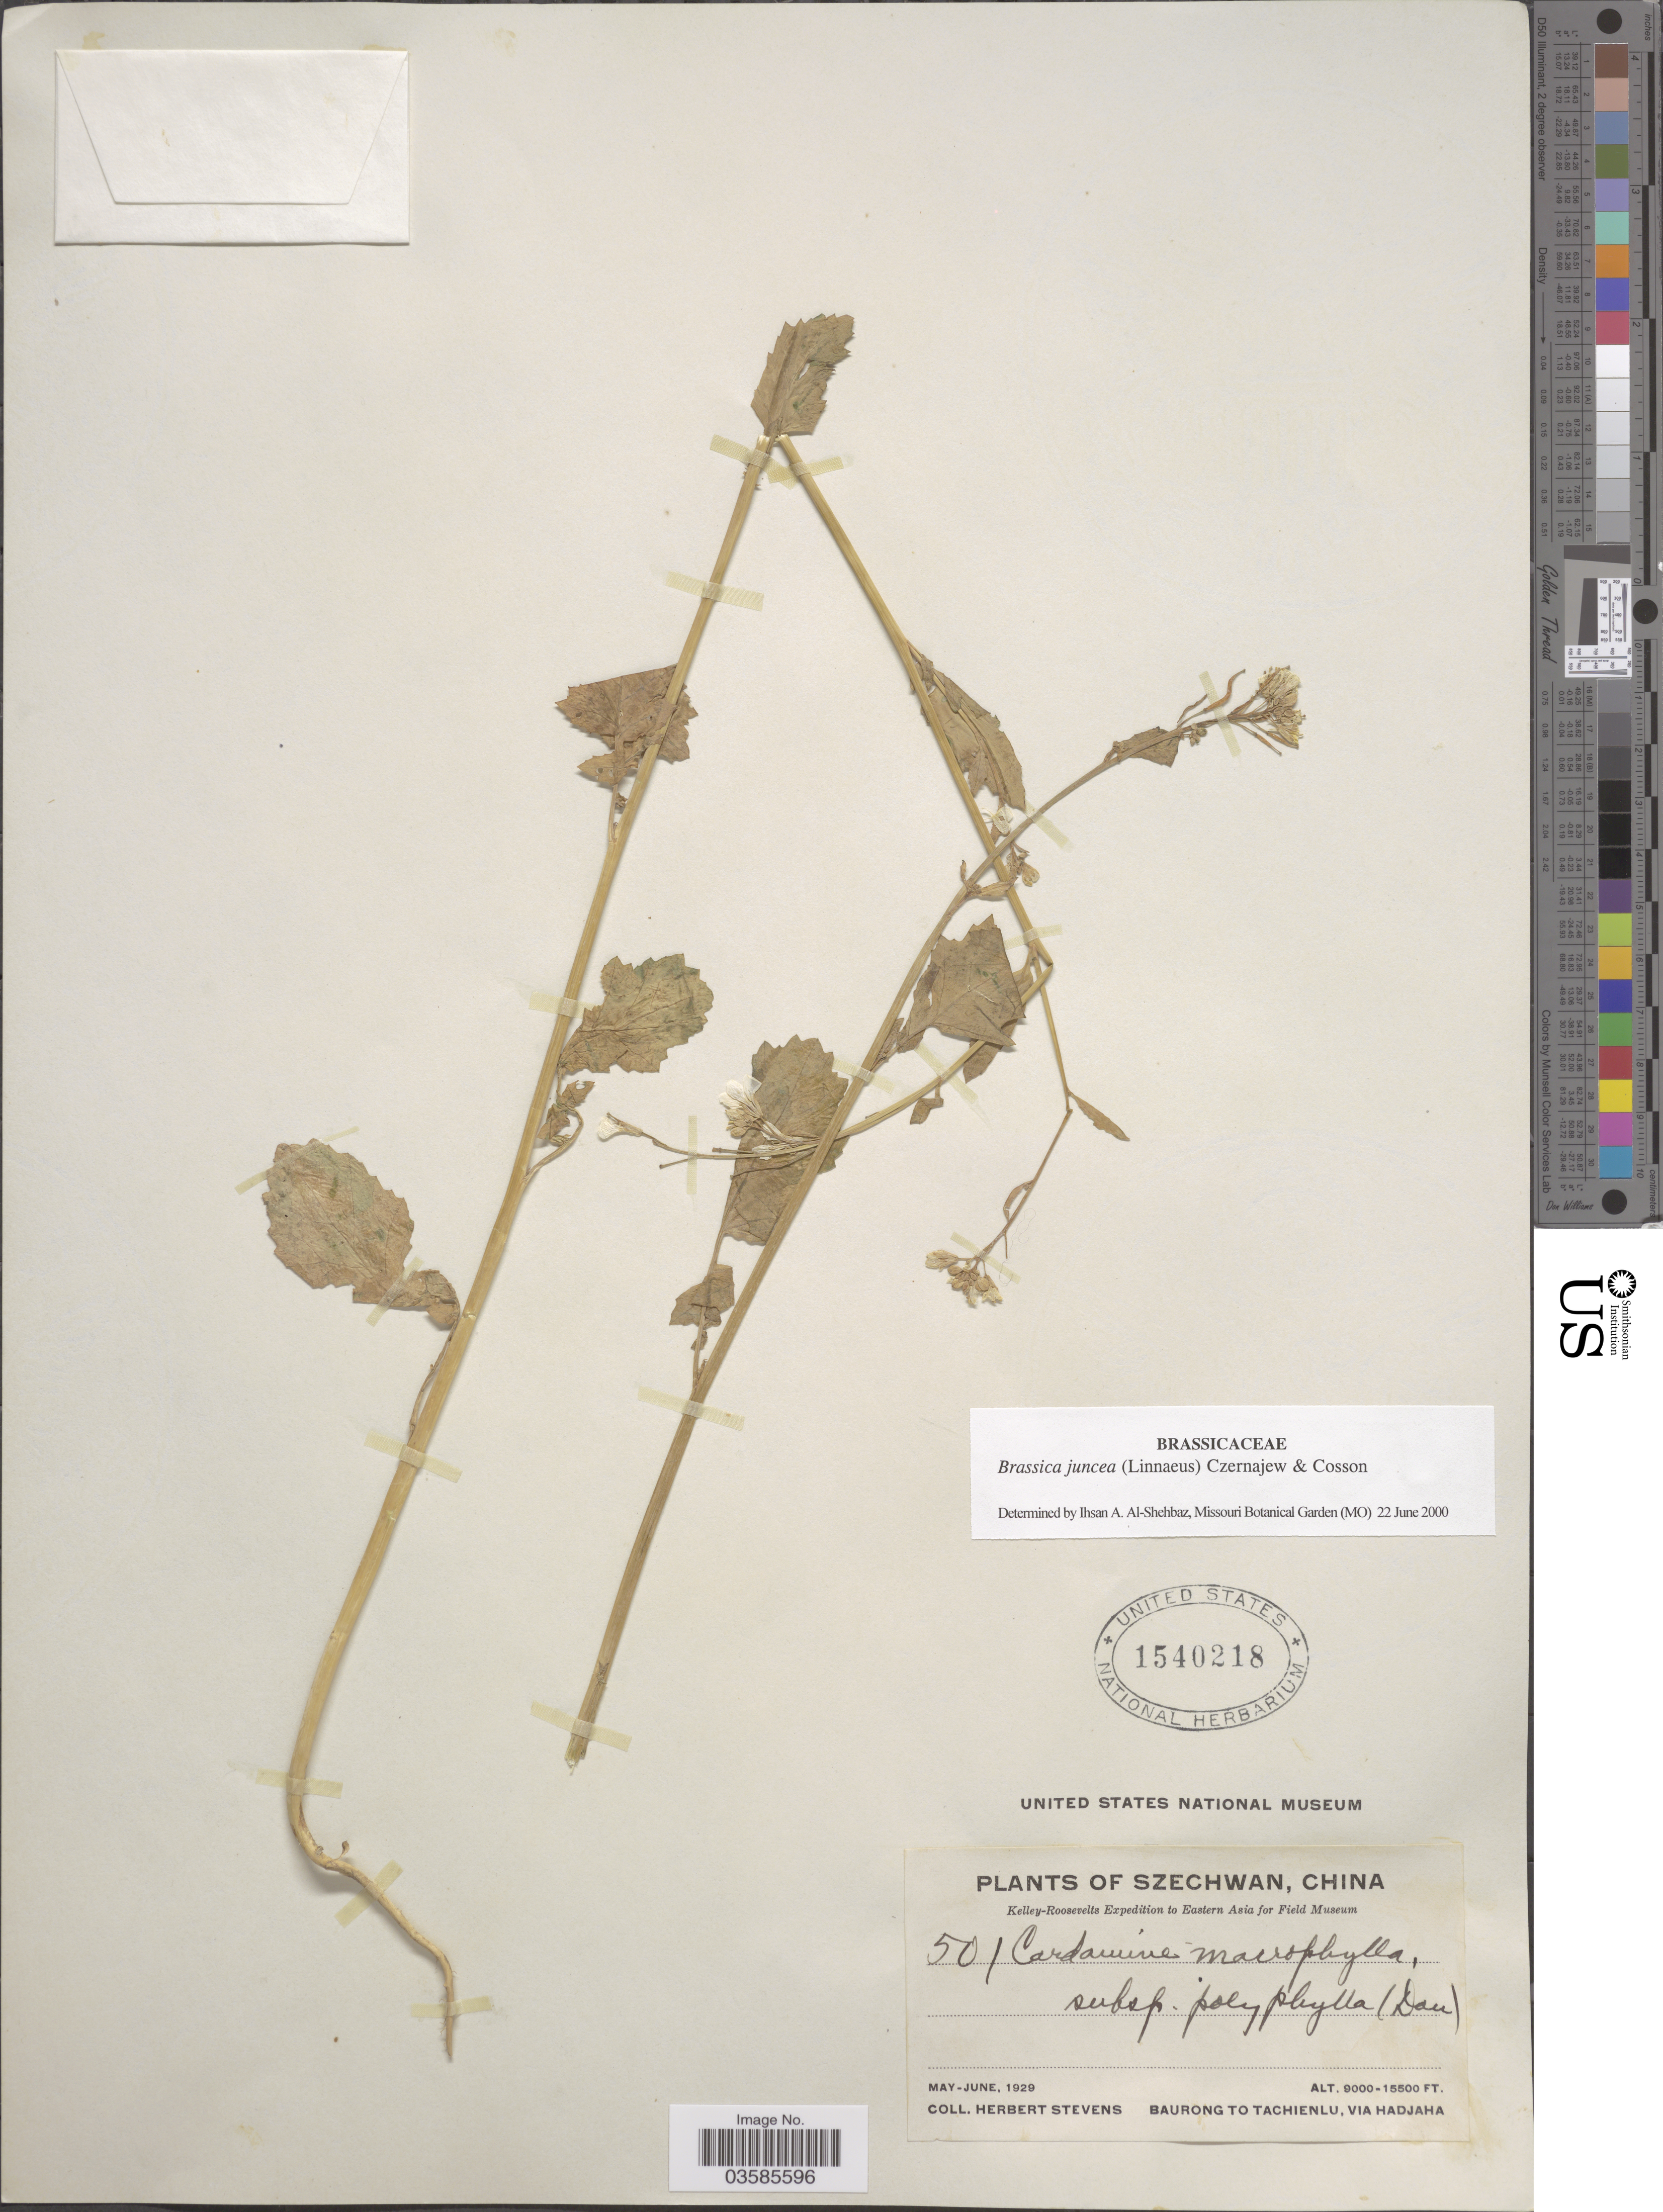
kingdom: Plantae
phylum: Tracheophyta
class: Magnoliopsida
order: Brassicales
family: Brassicaceae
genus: Brassica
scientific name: Brassica juncea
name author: (L.) Czern.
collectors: H. Stevens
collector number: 501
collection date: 1929-05/1929-06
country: China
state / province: Sichuan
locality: Szechwan. Eastern Asia. Baurong to Tachienlu, Via Hadjaha.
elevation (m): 2743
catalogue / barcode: US 1540218